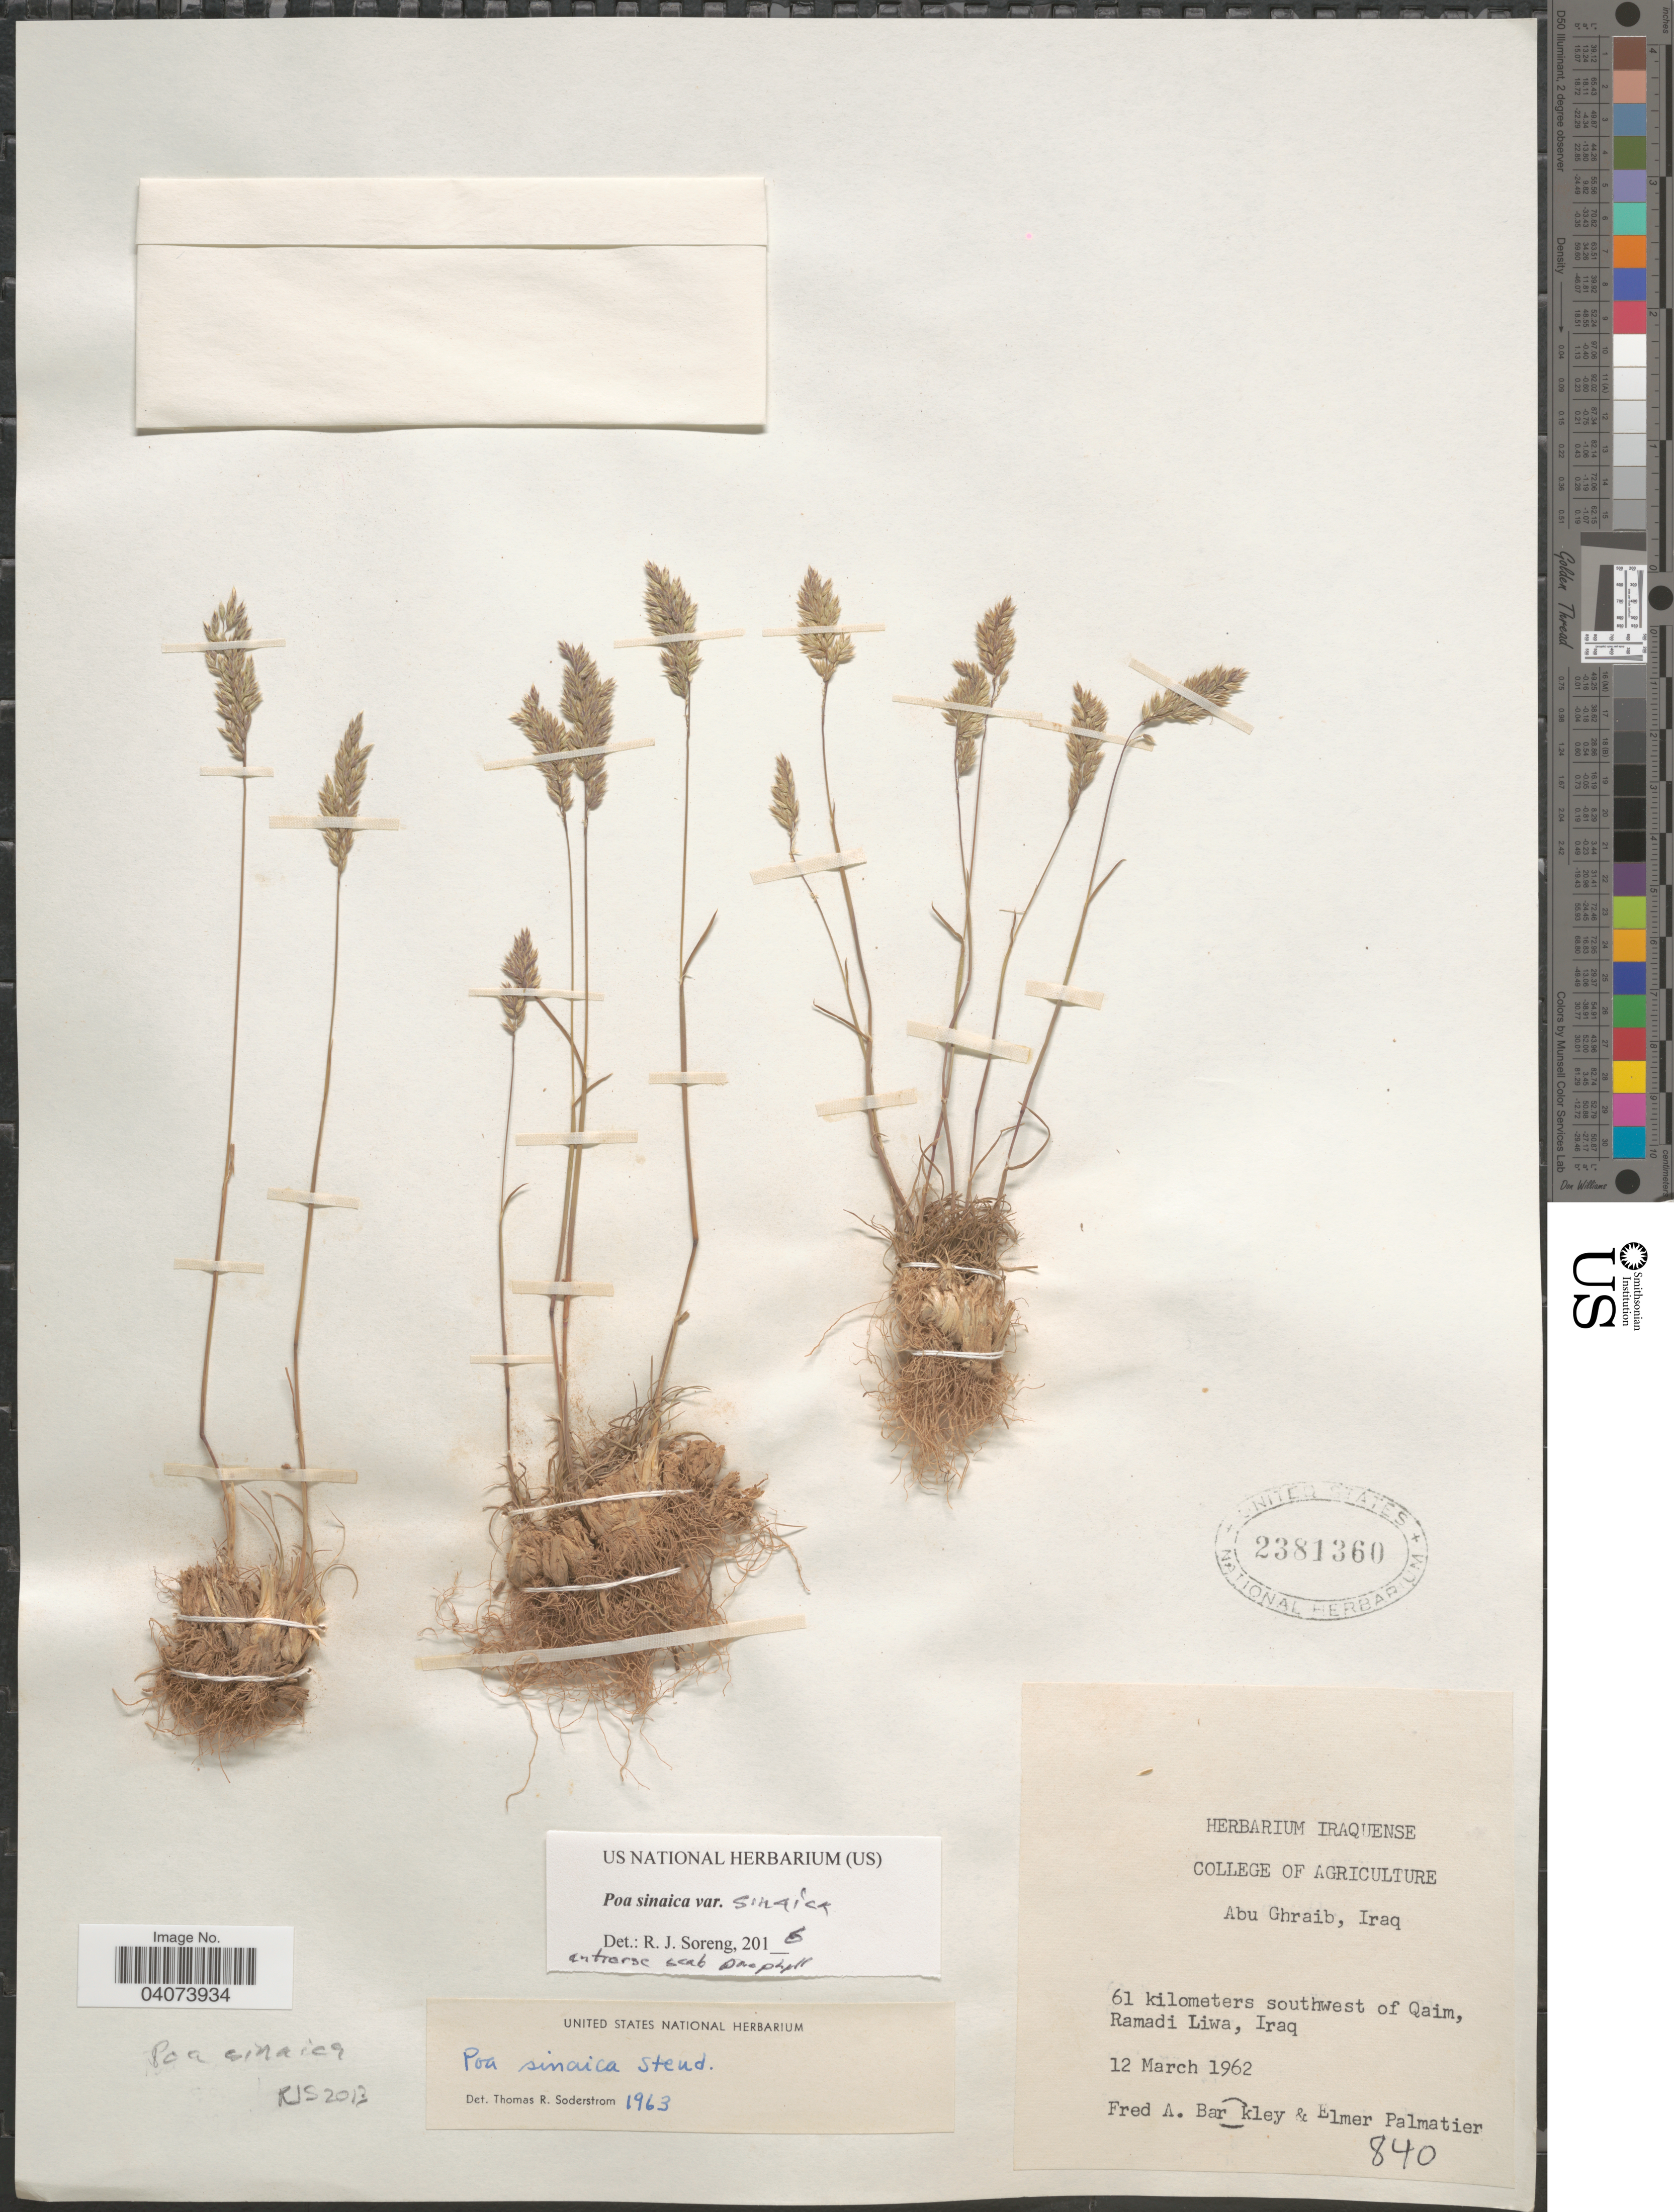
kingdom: Plantae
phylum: Tracheophyta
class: Liliopsida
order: Poales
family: Poaceae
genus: Poa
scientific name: Poa sinaica var. sinaica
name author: Steud.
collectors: F. A. Barkley & E. Palmatier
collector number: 840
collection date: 1962-03-12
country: Iraq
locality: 61 kilometers southwest of Qaim, Ramadi Liwa.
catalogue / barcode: US 2381360